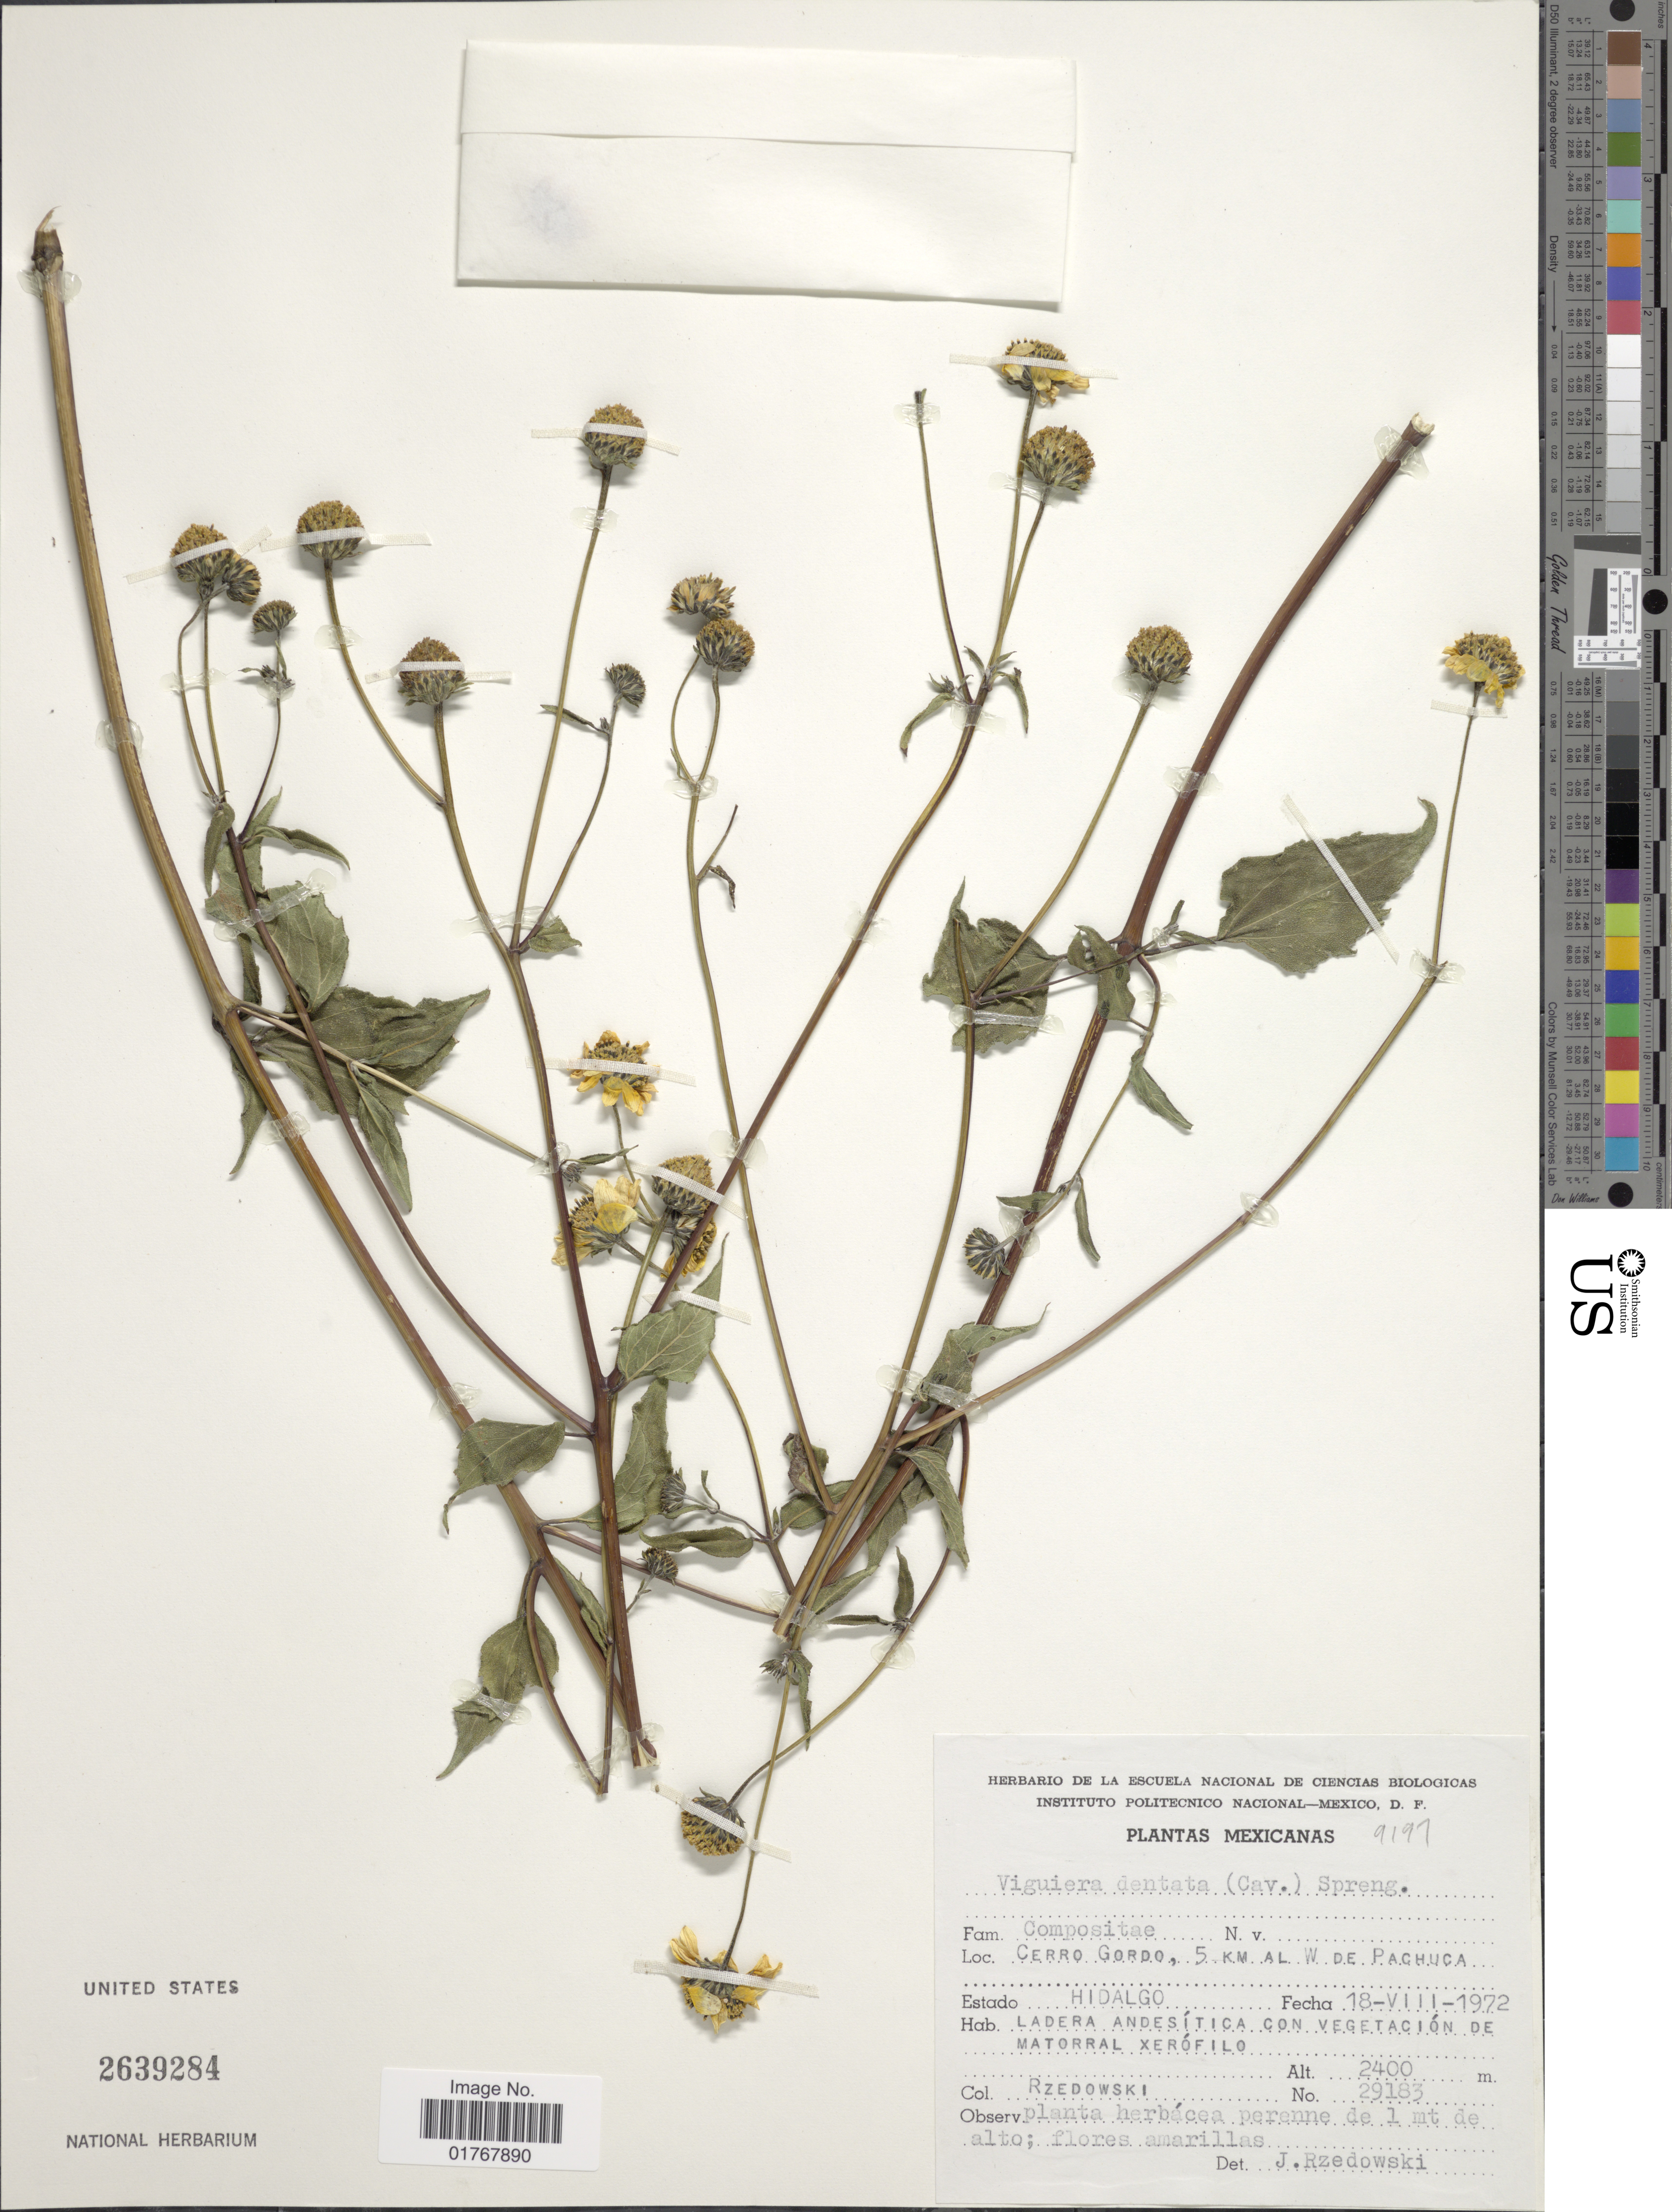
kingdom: Plantae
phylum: Tracheophyta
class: Magnoliopsida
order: Asterales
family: Asteraceae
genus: Viguiera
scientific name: Viguiera dentata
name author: (Cav.) Spreng.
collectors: Rzedowski, --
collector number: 29183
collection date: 1972-08-18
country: Mexico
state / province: Hidalgo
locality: Cerro Gordo, 5 Km al W de Pachuca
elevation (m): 2400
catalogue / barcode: US 2639284